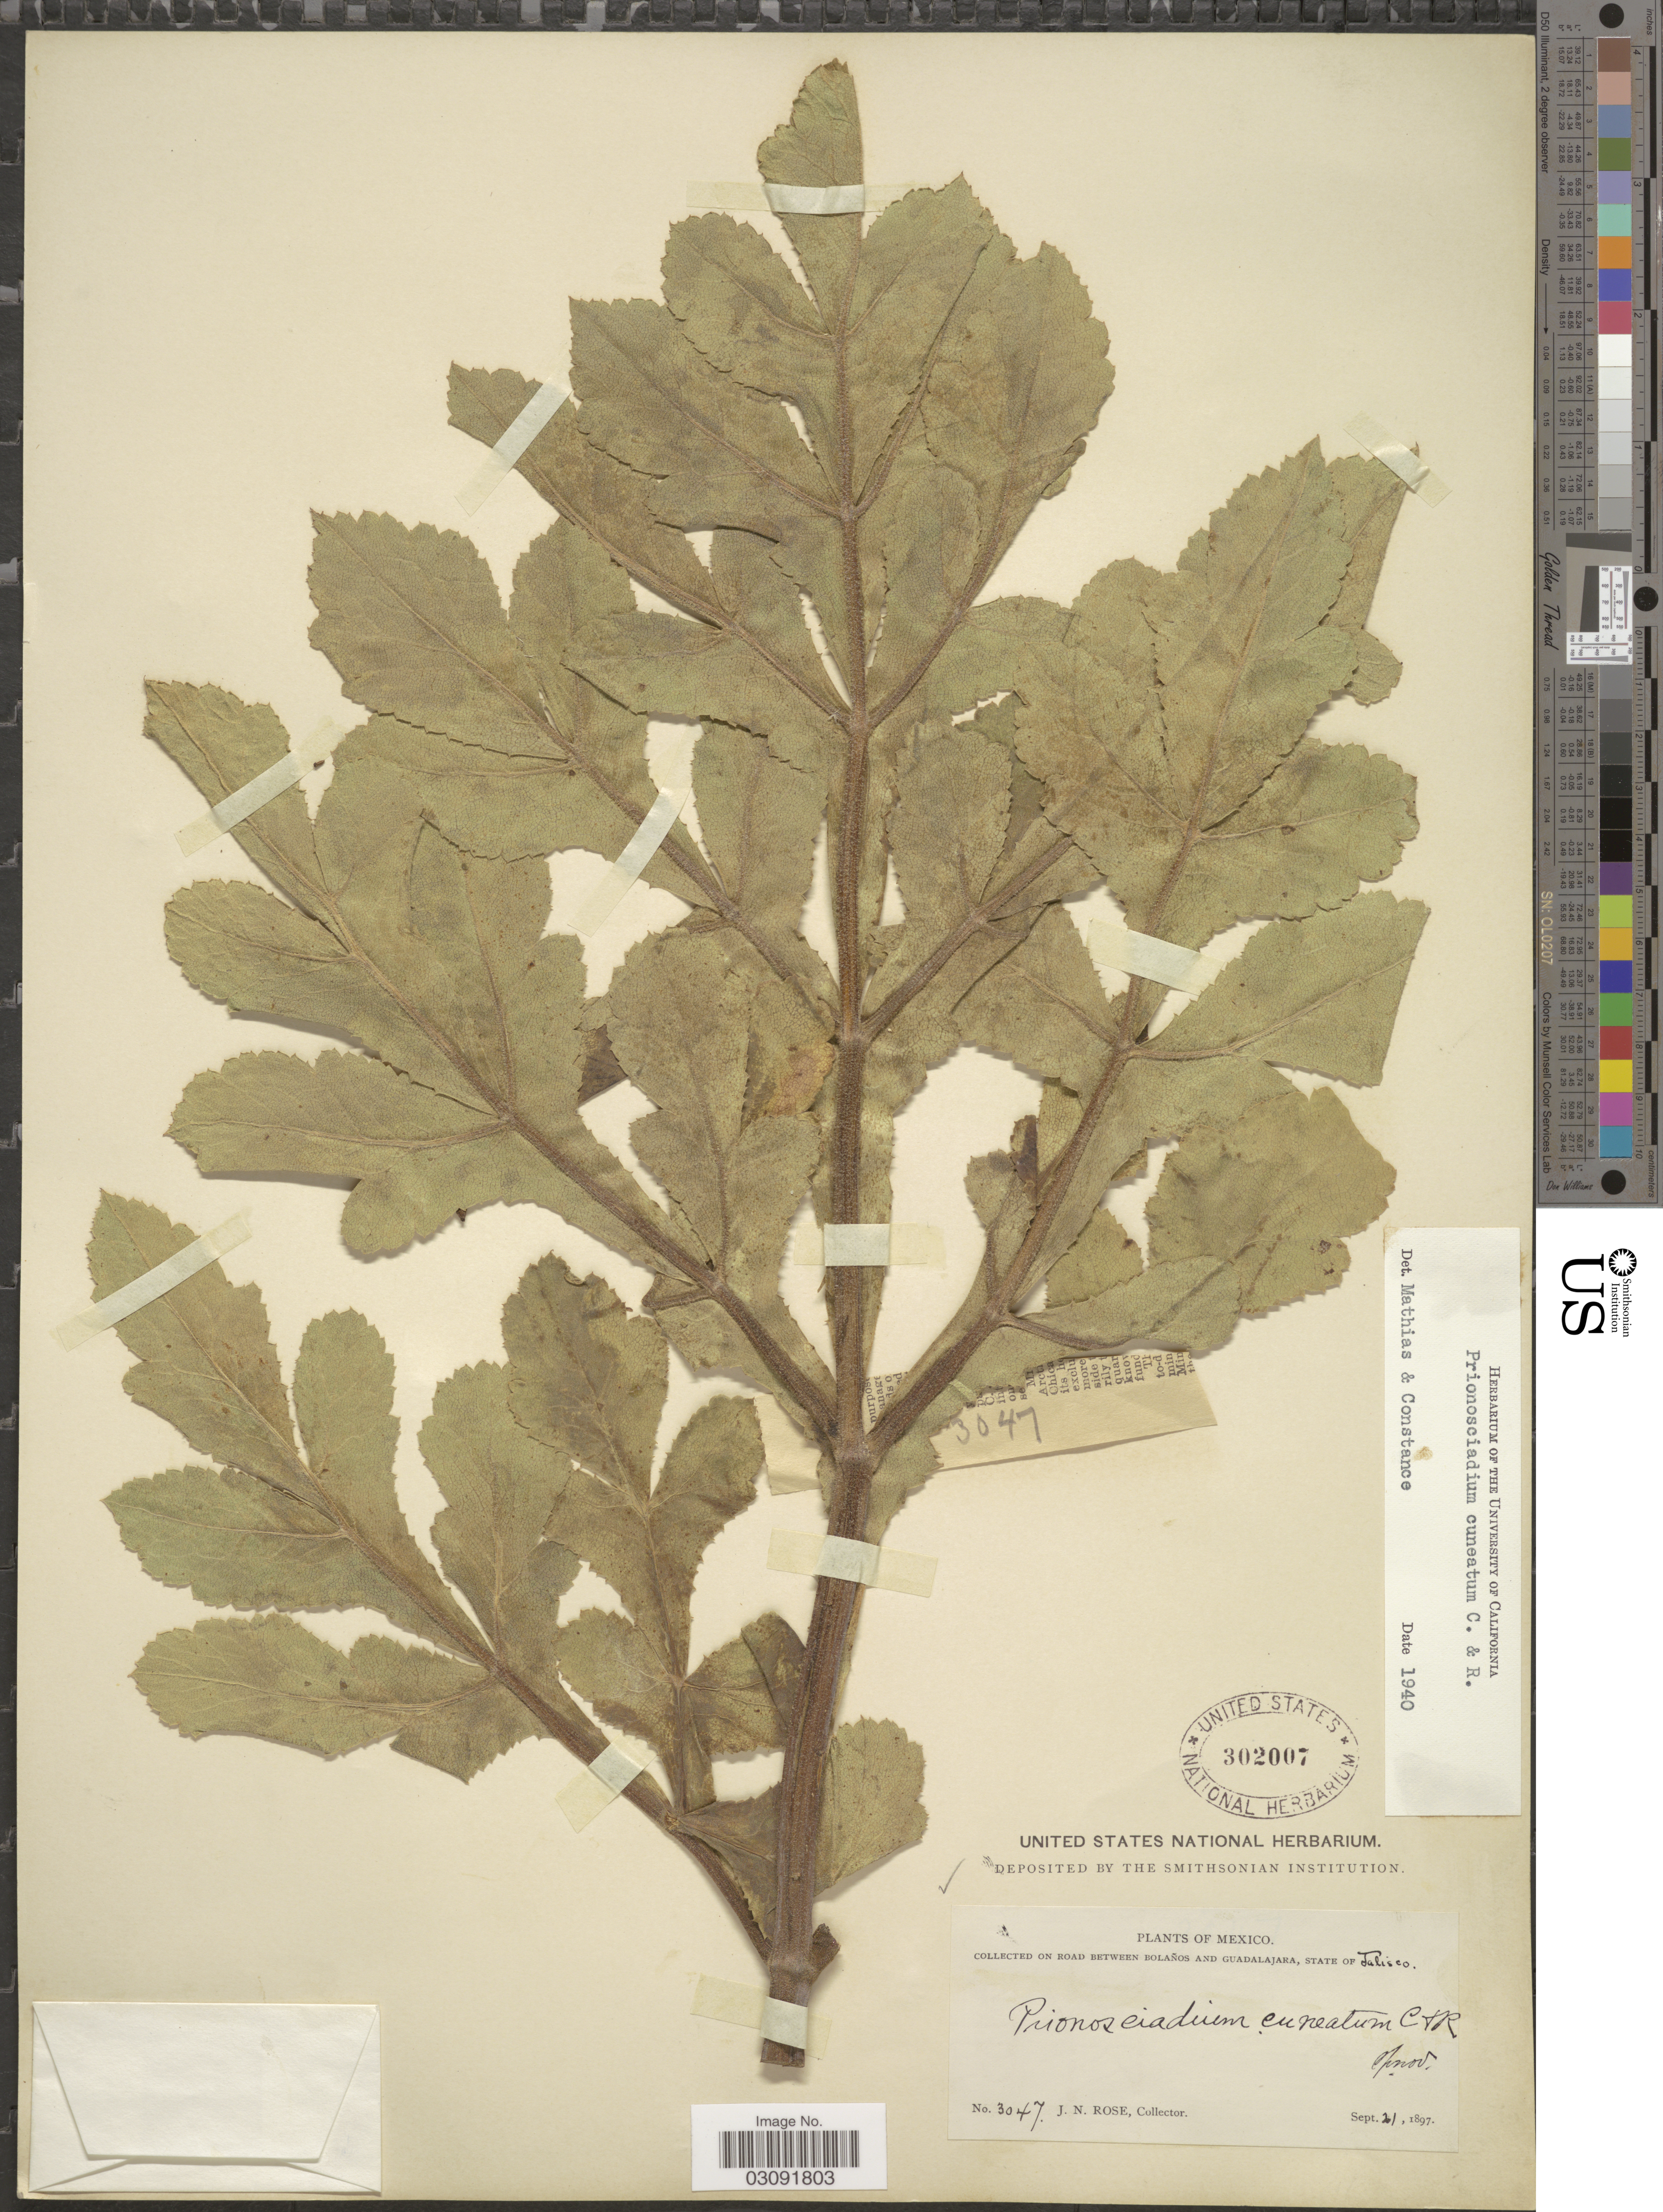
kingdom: Plantae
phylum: Tracheophyta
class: Magnoliopsida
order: Apiales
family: Apiaceae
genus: Prionosciadium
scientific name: Prionosciadium cuneatum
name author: J.M. Coult. & Rose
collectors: J. N. Rose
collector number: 3047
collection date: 1897-09-21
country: Mexico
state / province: Jalisco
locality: On road between Bolaños and Guadalajara.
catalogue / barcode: US 302007